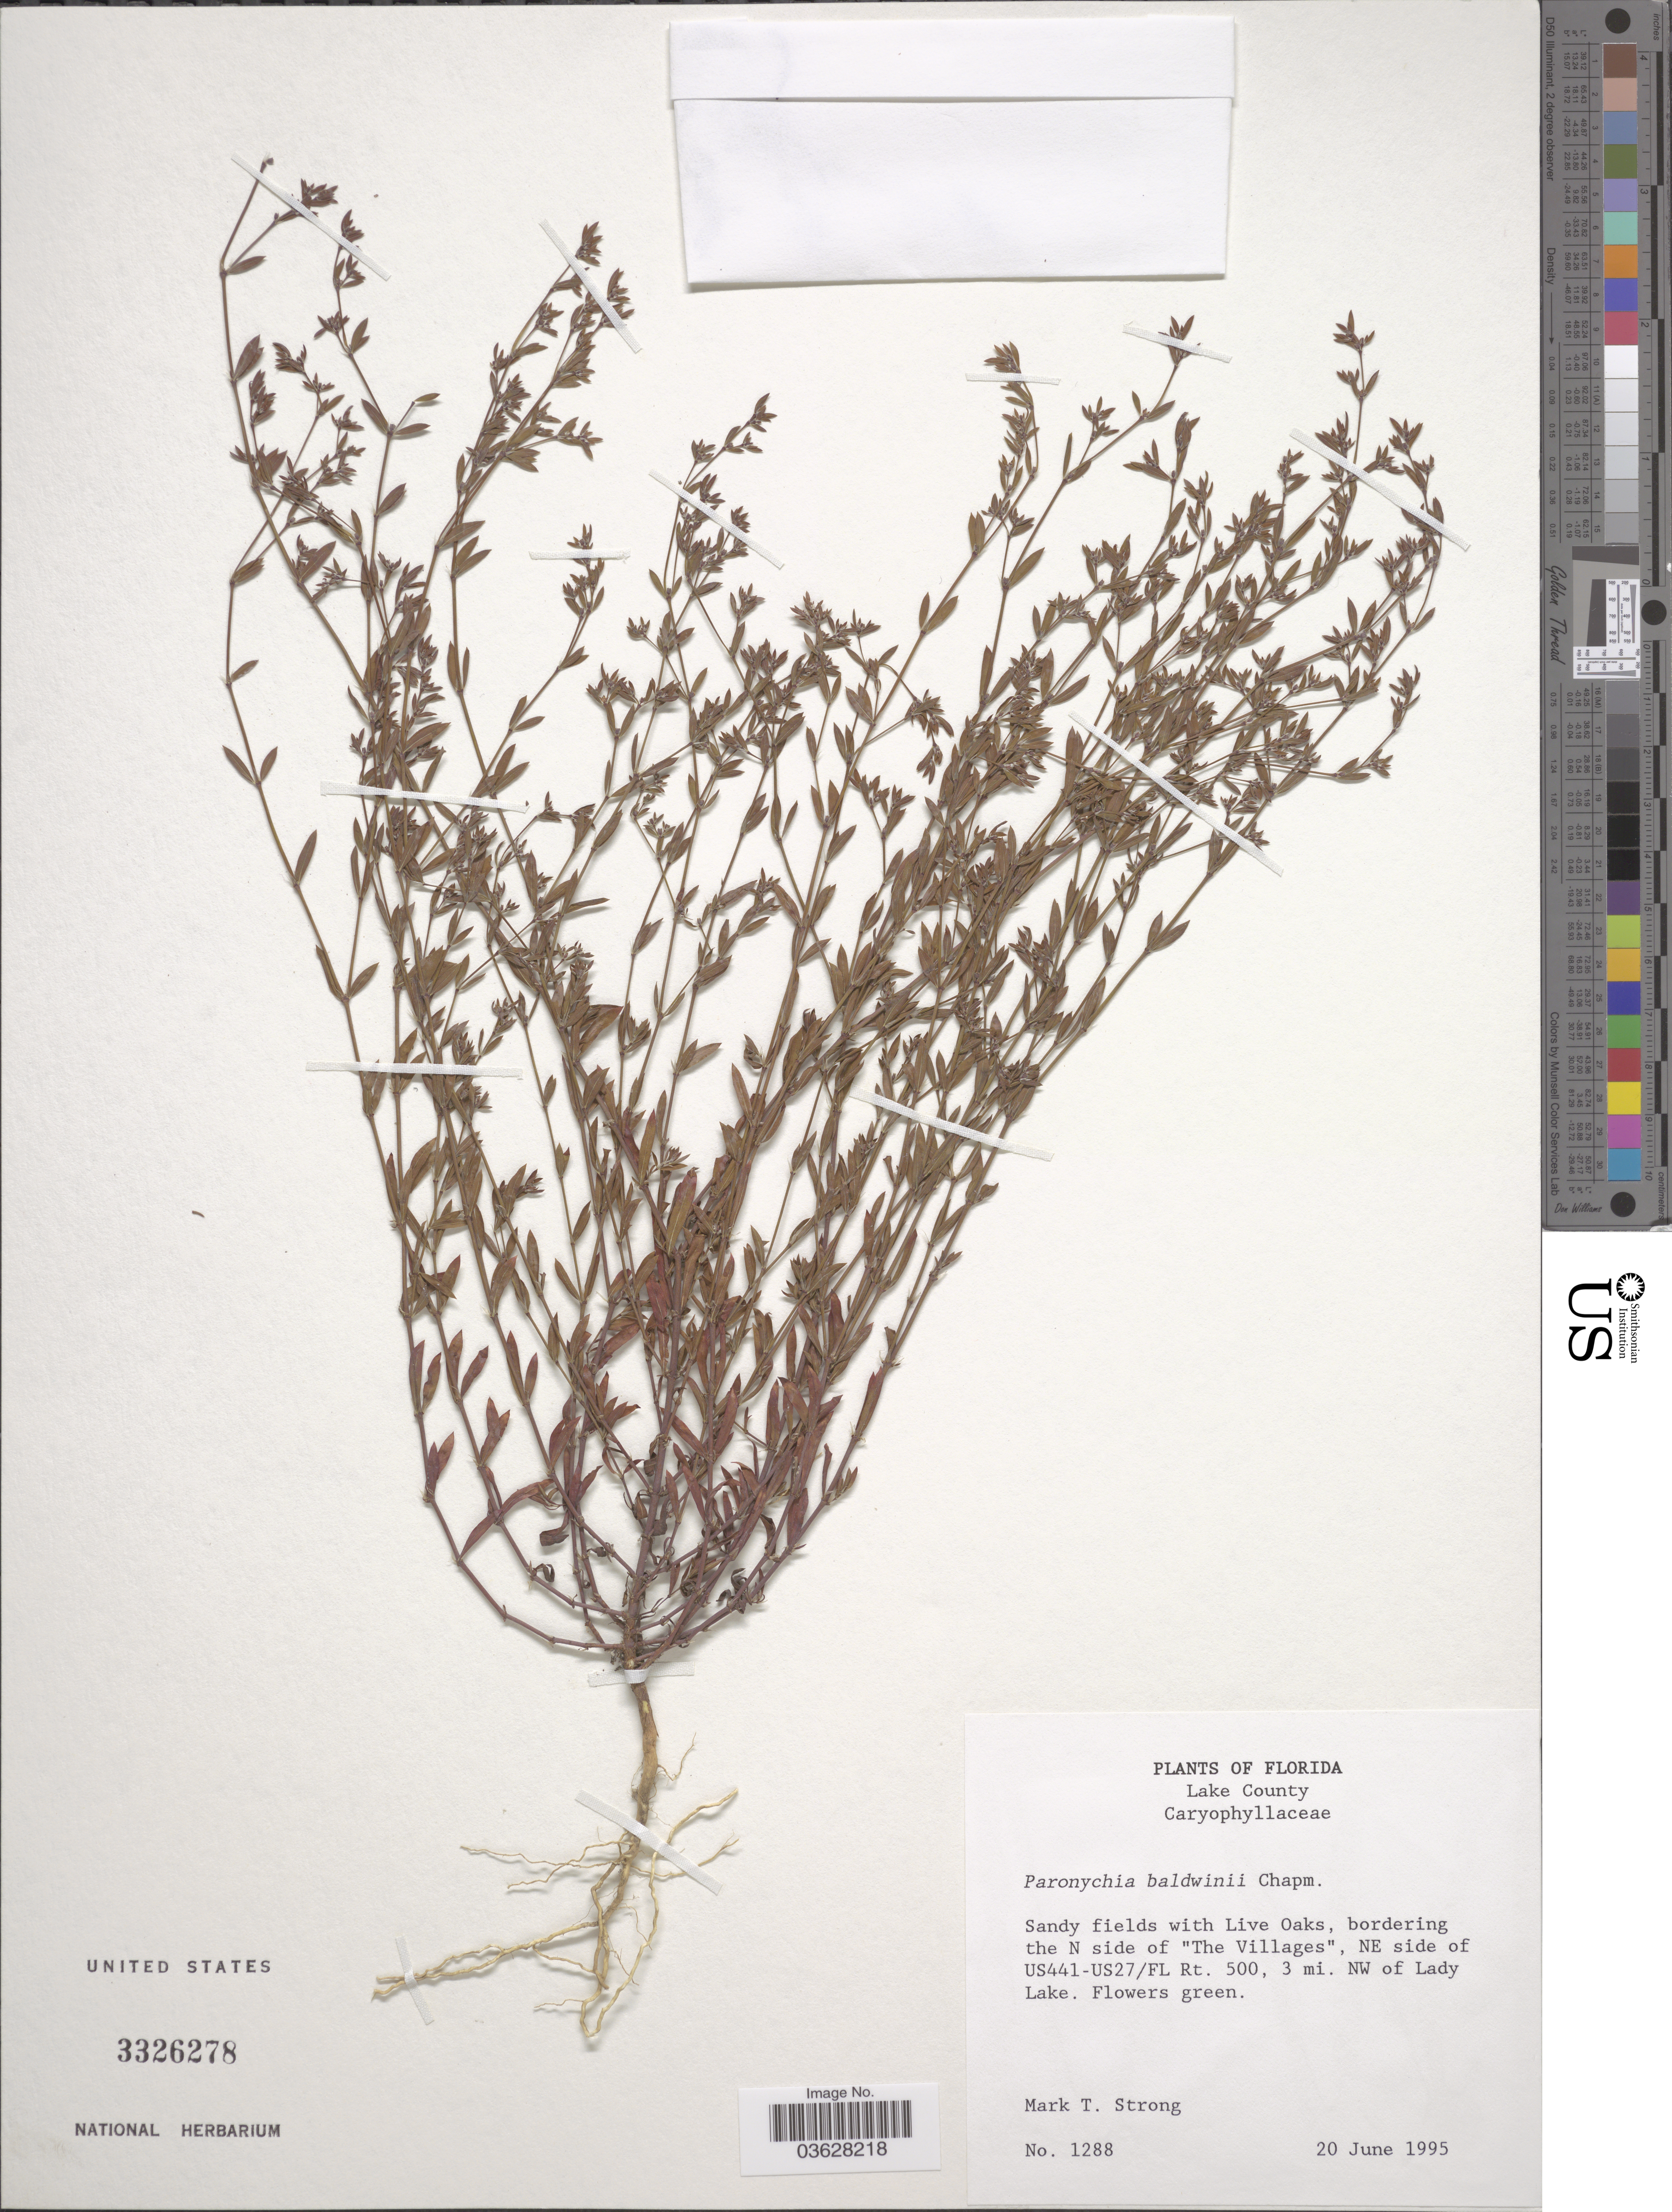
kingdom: Plantae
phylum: Tracheophyta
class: Magnoliopsida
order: Caryophyllales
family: Caryophyllaceae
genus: Paronychia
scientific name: Paronychia baldwinii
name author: (A. Gray & Torr.) Fenzl ex Walp.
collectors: M. T. Strong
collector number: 1288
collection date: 1995-06-20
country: United States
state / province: Florida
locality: Lake County. Sandy fields with Live Oaks, bordering the N side of "The Villages", NE side of US441-US27/Fl Rt. 500, 3 mi. NW of Lady Lake.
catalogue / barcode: US 3326278